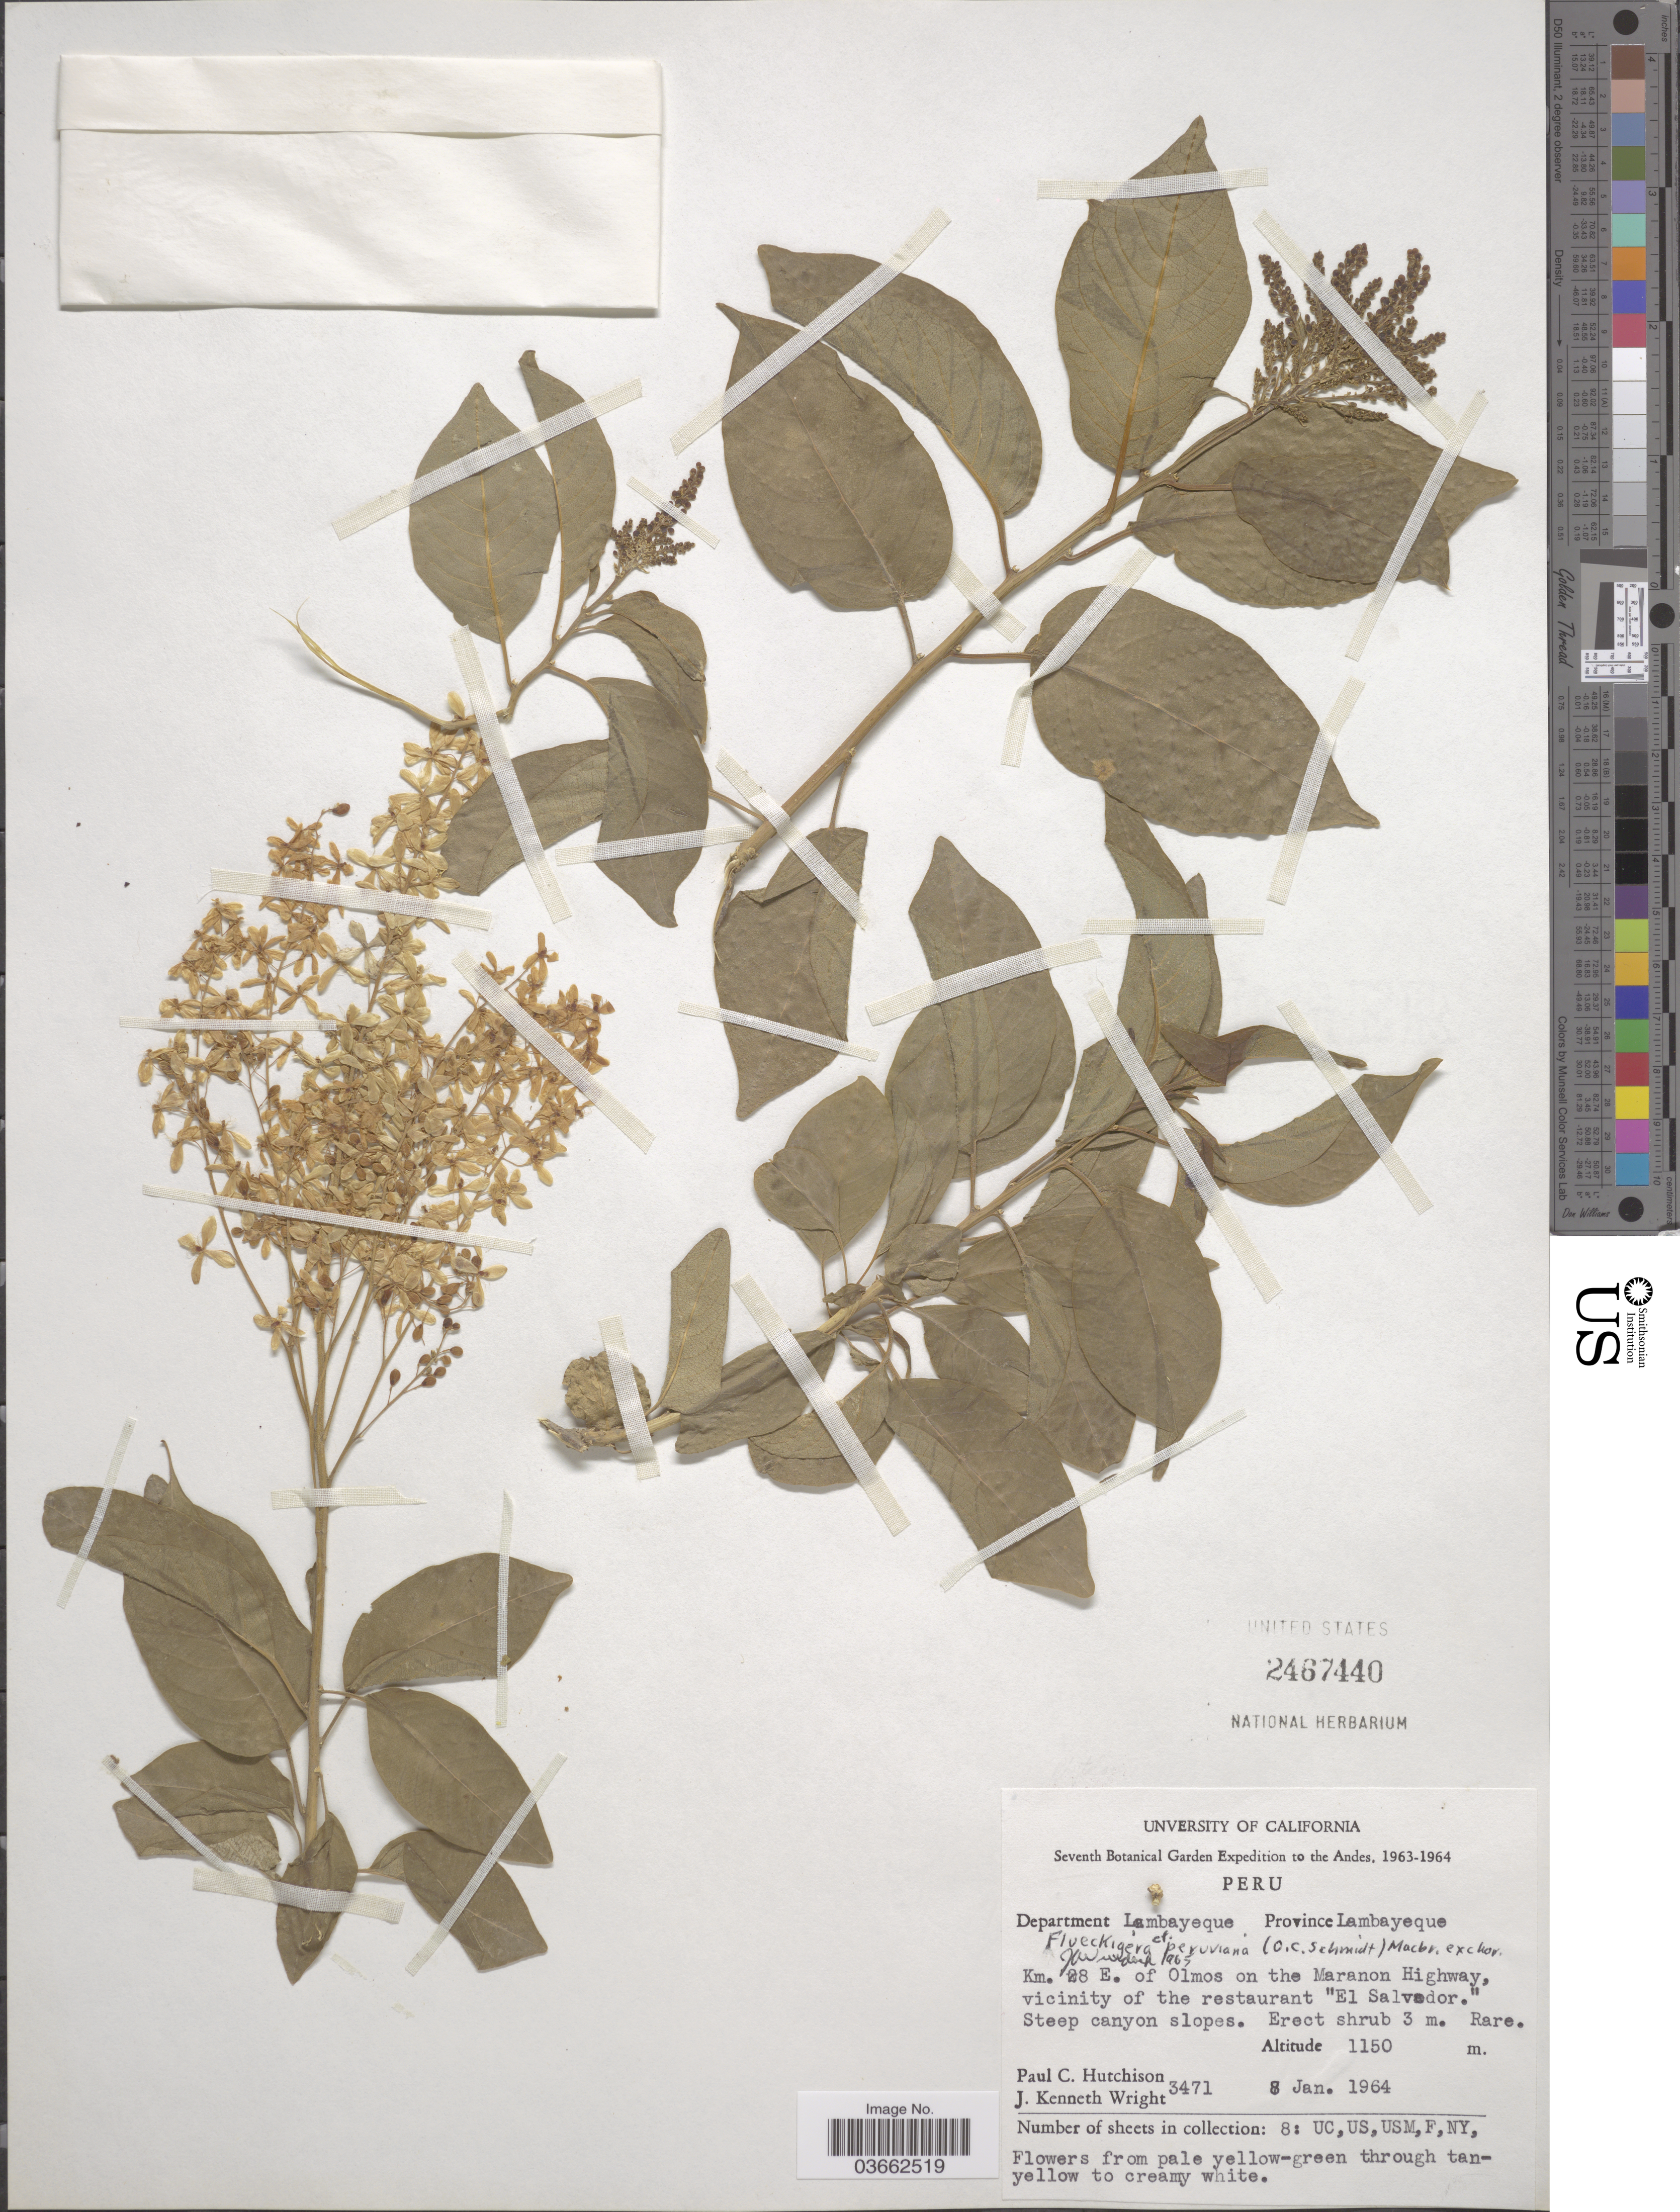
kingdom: Plantae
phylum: Tracheophyta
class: Magnoliopsida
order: Caryophyllales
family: Phytolaccaceae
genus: Ledenbergia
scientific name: Ledenbergia peruviana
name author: O.C. Schmidt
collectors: P. C. Hutchison & J. K. Wright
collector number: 3471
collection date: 1964-01-08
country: Peru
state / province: Lambayeque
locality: The Andes, Department Lambayeque, Km. 28 E. of Olmos on the Maranon Highway, vicinity of the restaurant "El Salvador".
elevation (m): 1150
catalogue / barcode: US 2467440